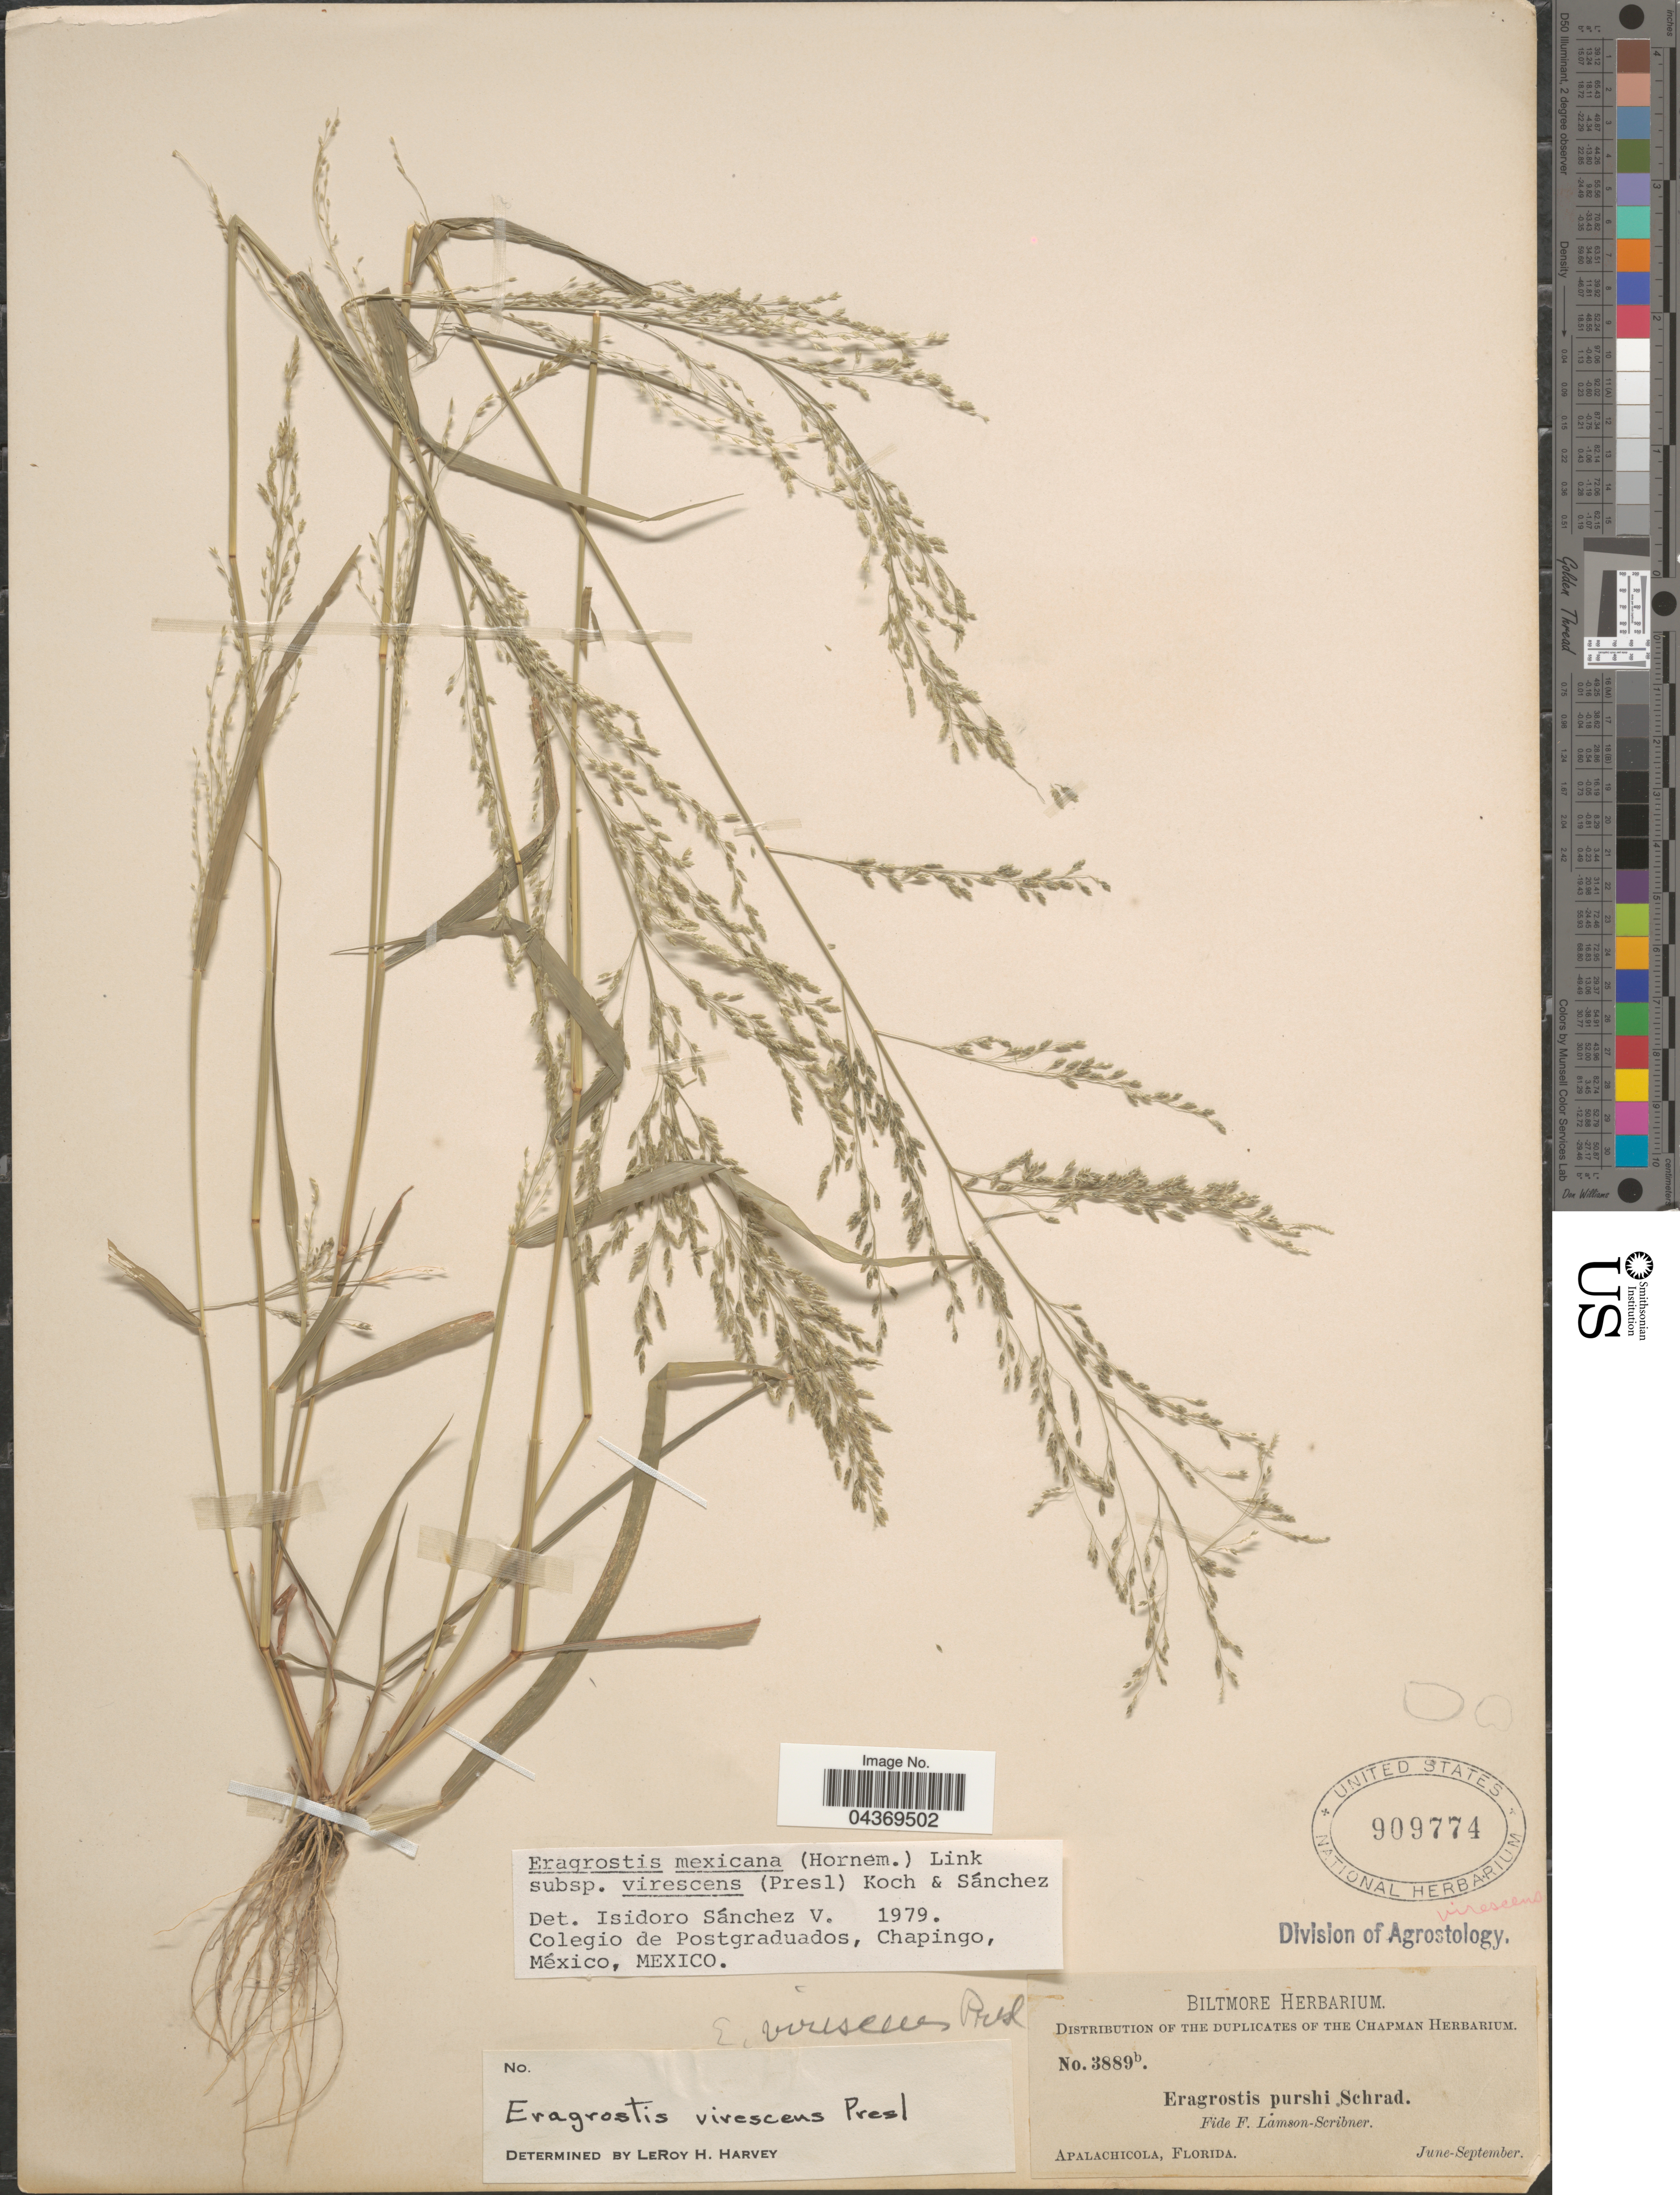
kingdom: Plantae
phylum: Tracheophyta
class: Liliopsida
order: Poales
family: Poaceae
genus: Eragrostis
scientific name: Eragrostis mexicana subsp. virescens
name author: (J. Presl) S.D. Koch & Sánchez Vega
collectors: ex herb. Biltmore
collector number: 3889b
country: United States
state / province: Florida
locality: Apalachicola.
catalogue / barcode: US 909774